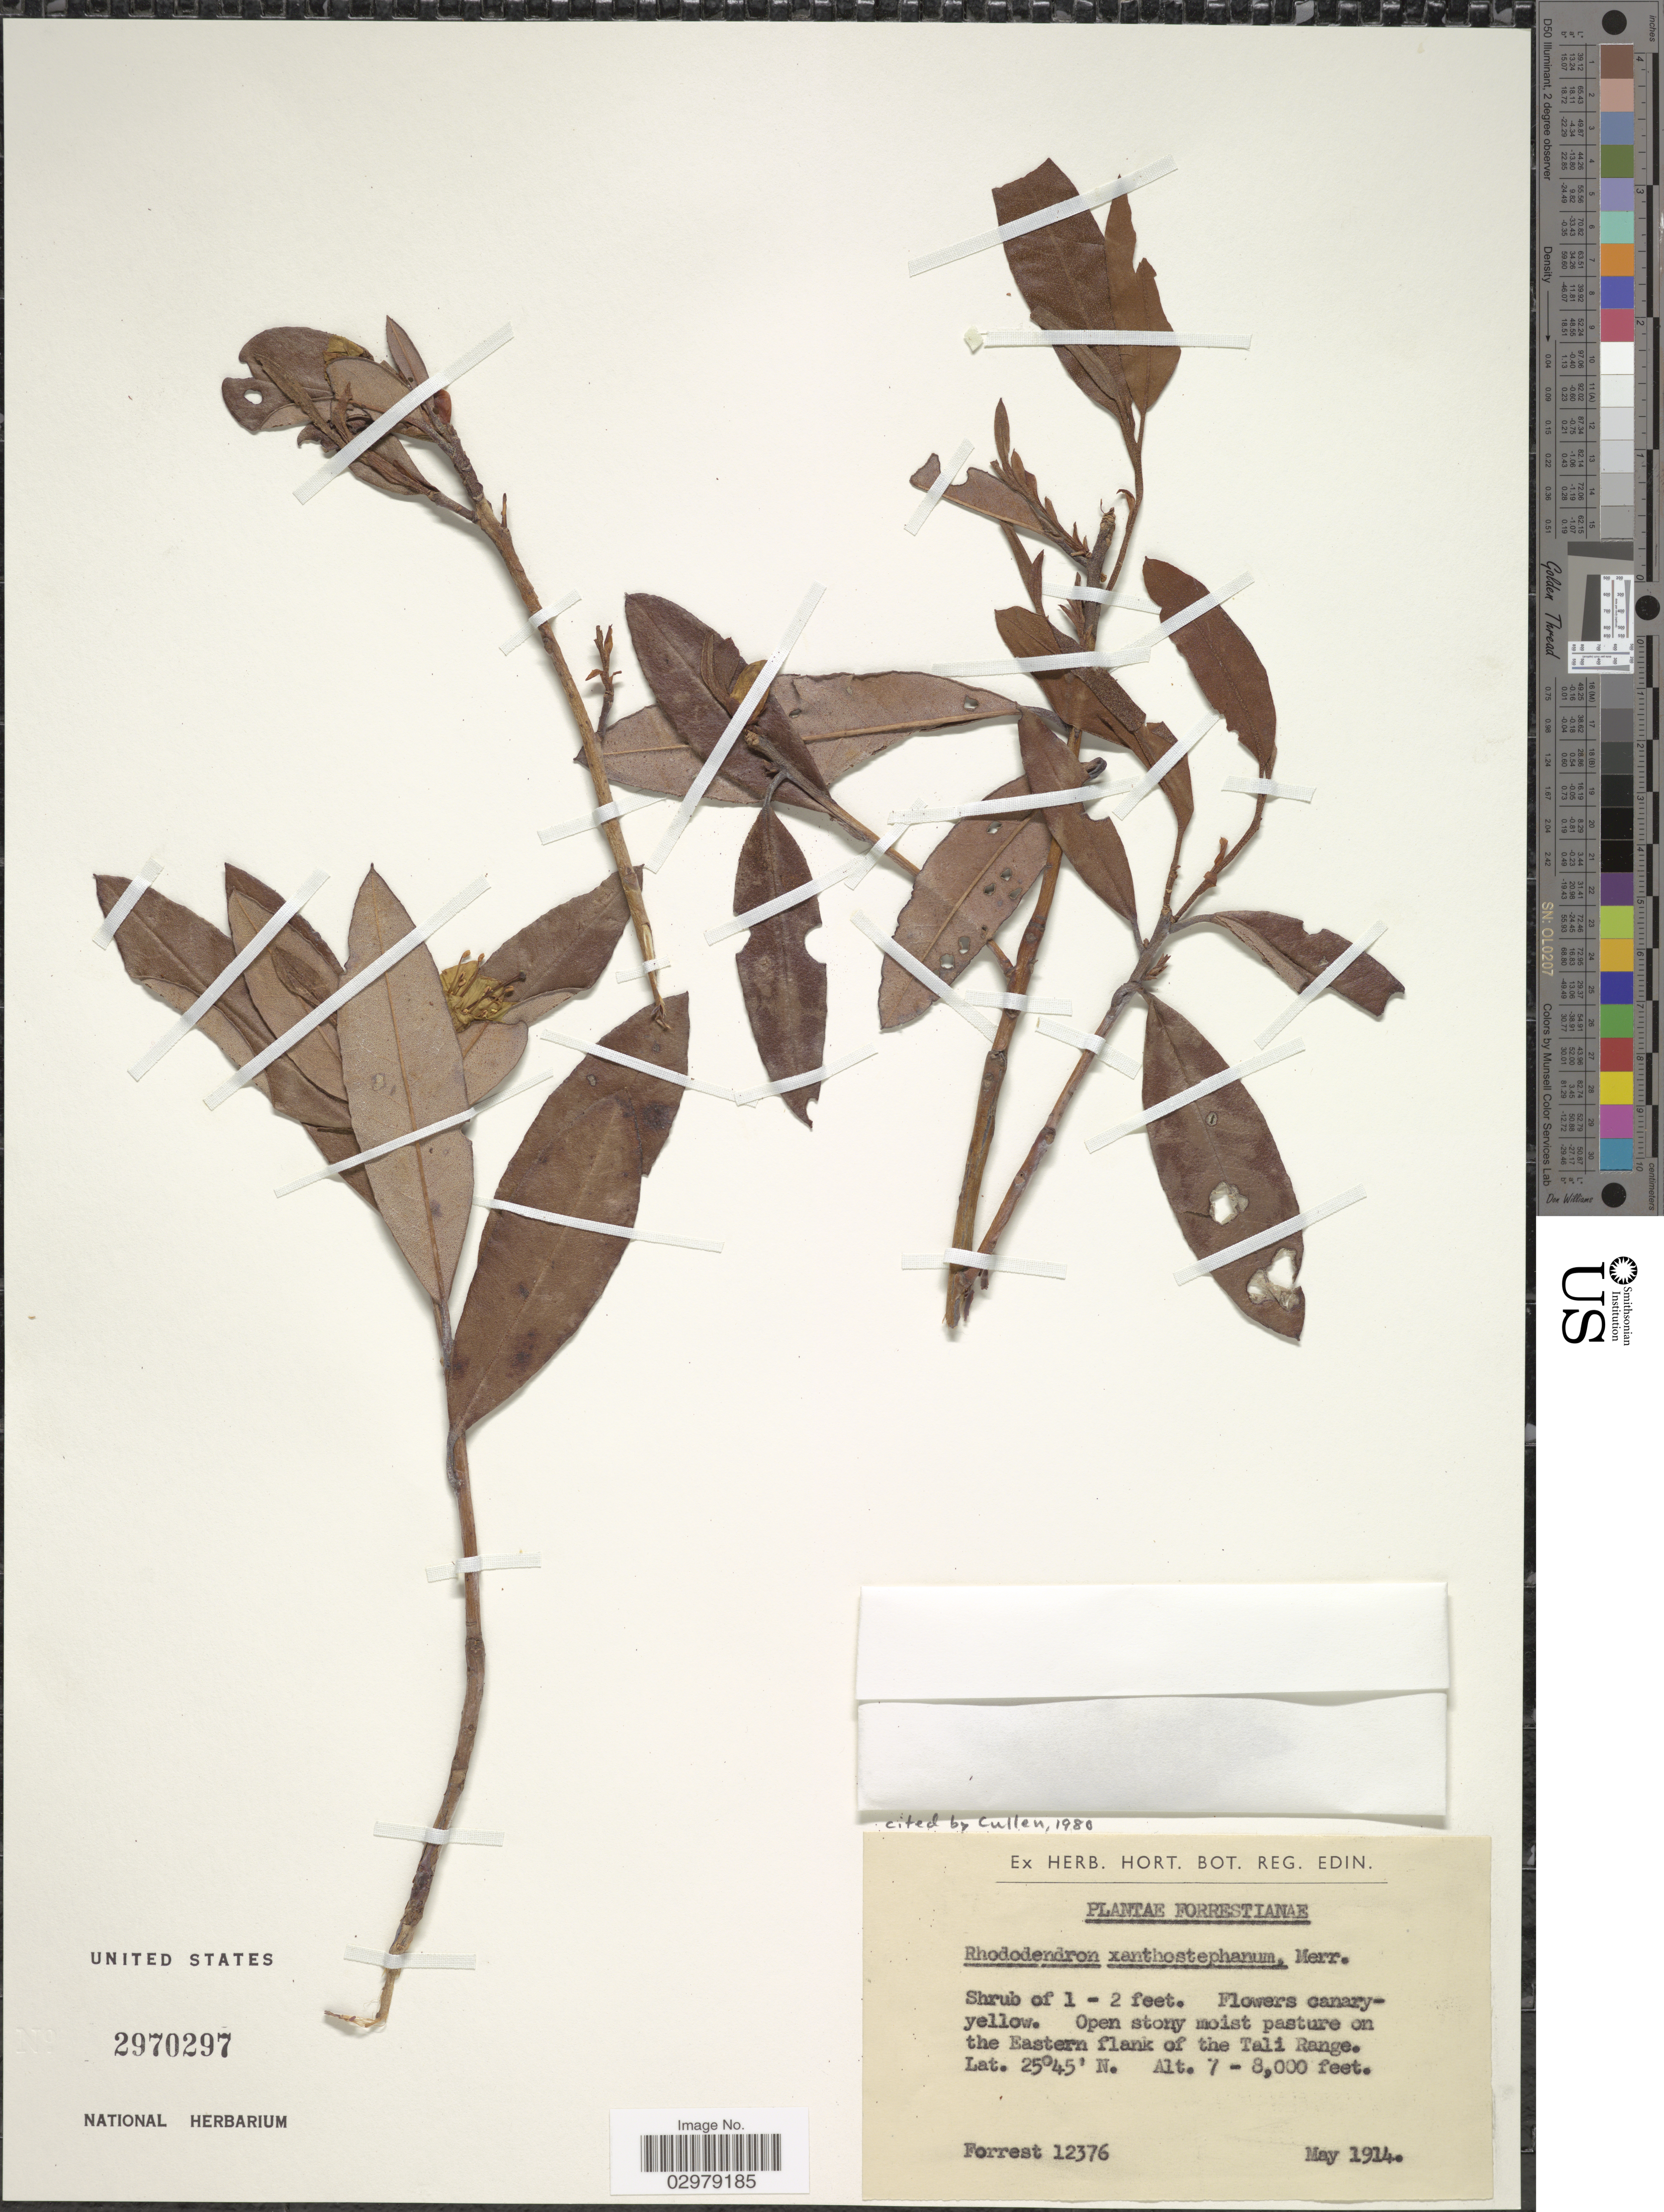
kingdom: Plantae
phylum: Tracheophyta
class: Magnoliopsida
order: Ericales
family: Ericaceae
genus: Rhododendron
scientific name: Rhododendron xanthostephanum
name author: Merr.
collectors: -. Forrest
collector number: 12376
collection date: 1914-05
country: China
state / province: Yunnan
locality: Open stony moist pasture on the Eastern flank of the Tali Range.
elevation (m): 2134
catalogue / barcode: US 2970297